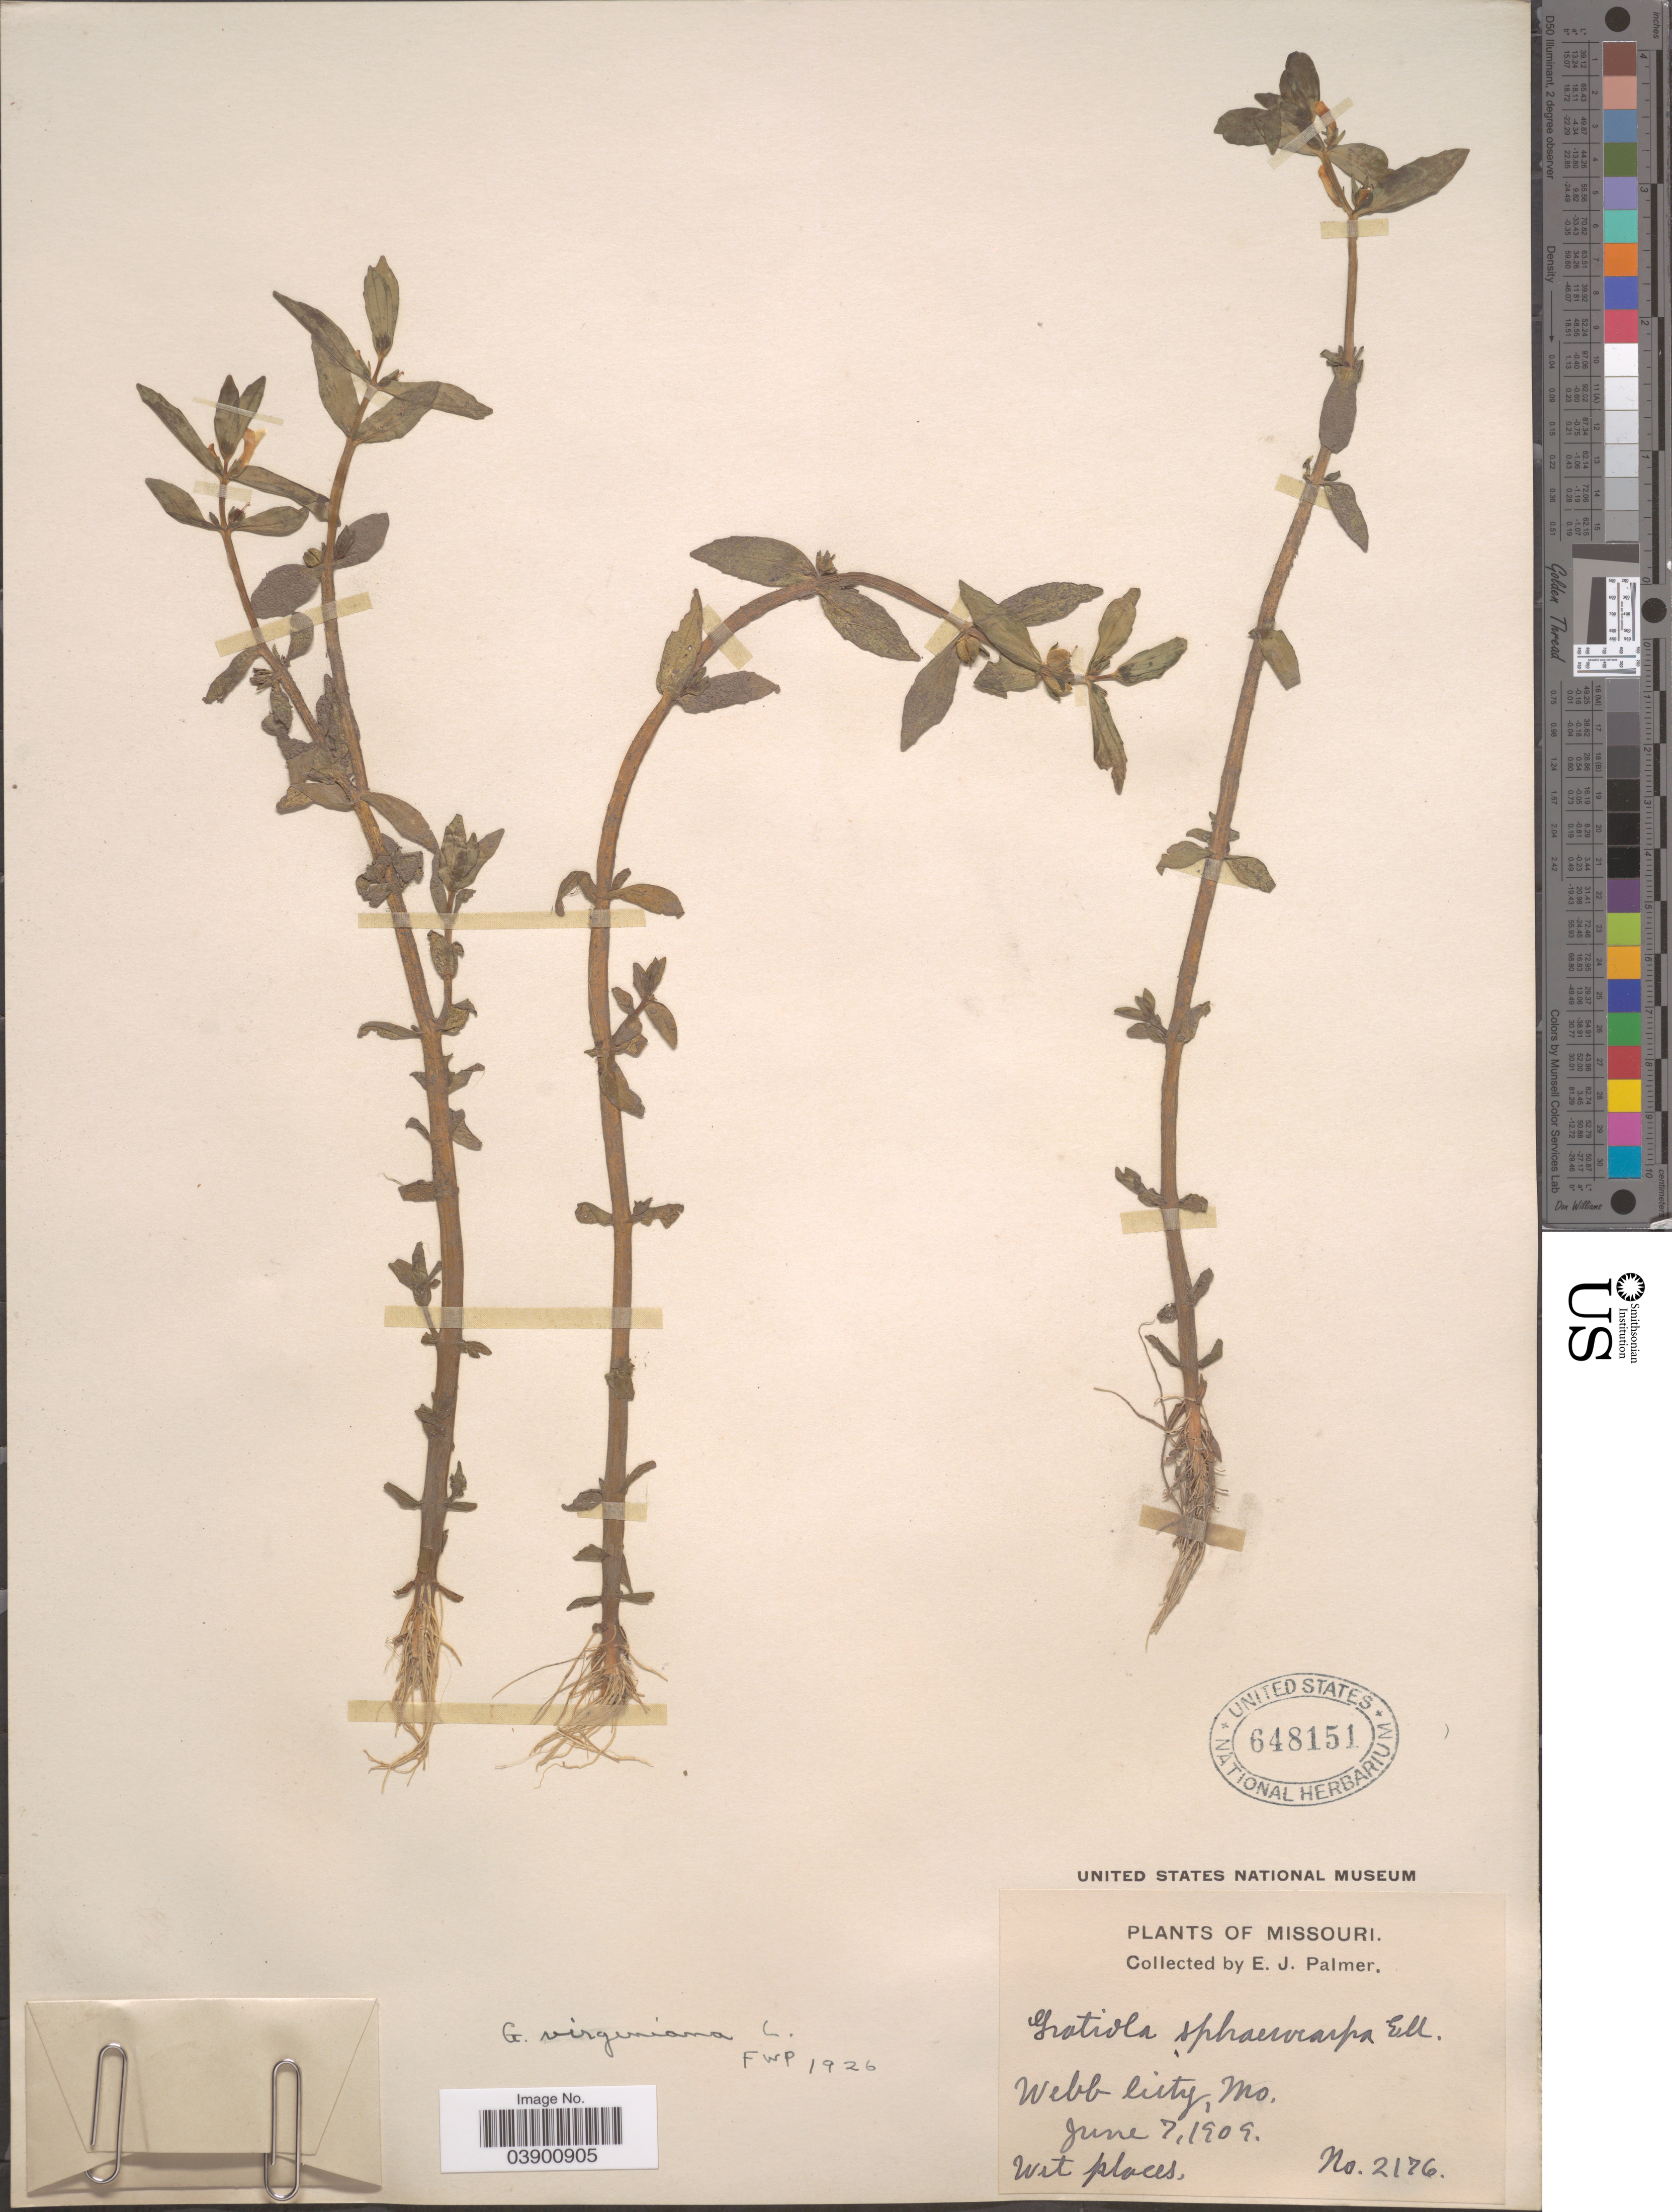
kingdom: Plantae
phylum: Tracheophyta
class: Magnoliopsida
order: Lamiales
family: Plantaginaceae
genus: Gratiola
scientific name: Gratiola virginiana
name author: L.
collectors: E. J. Palmer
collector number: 2176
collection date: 1909-06-07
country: United States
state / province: Missouri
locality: Webb City.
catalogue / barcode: US 648151